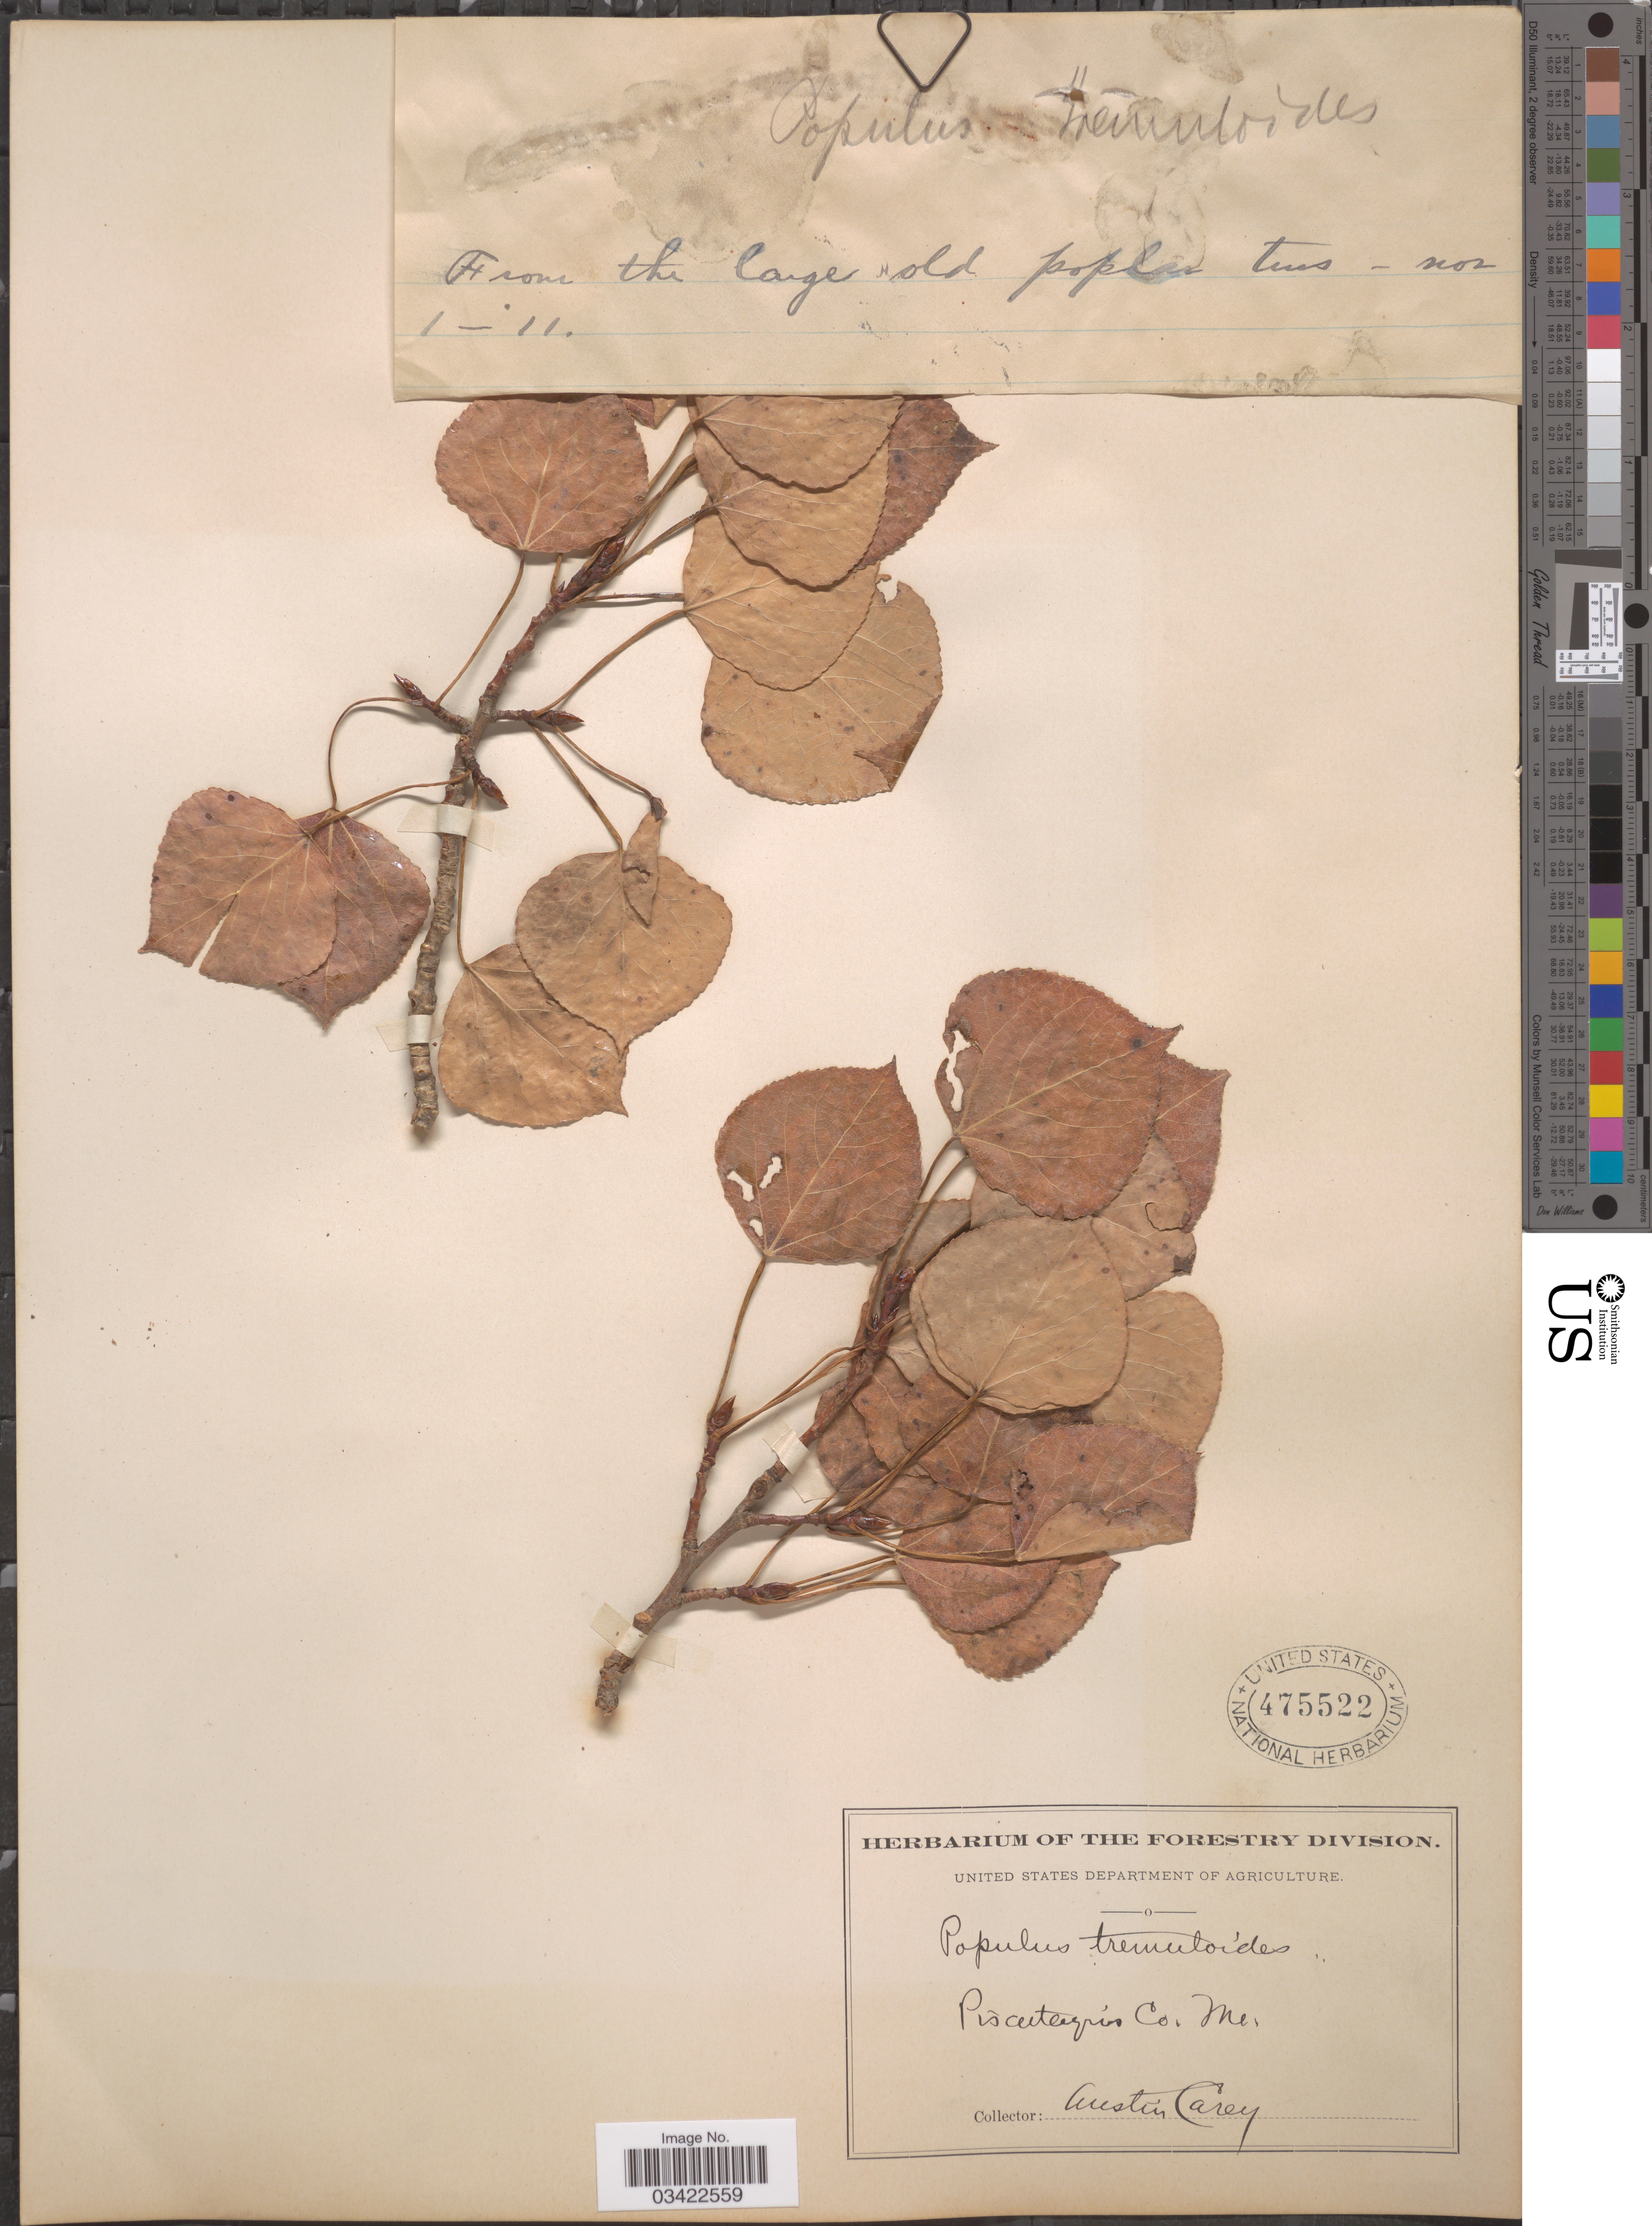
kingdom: Plantae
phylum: Tracheophyta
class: Magnoliopsida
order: Malpighiales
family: Salicaceae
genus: Populus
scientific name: Populus tremuloides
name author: Michx.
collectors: A. Carey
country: United States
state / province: Maine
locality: Piscataquis Co.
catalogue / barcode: US 475522